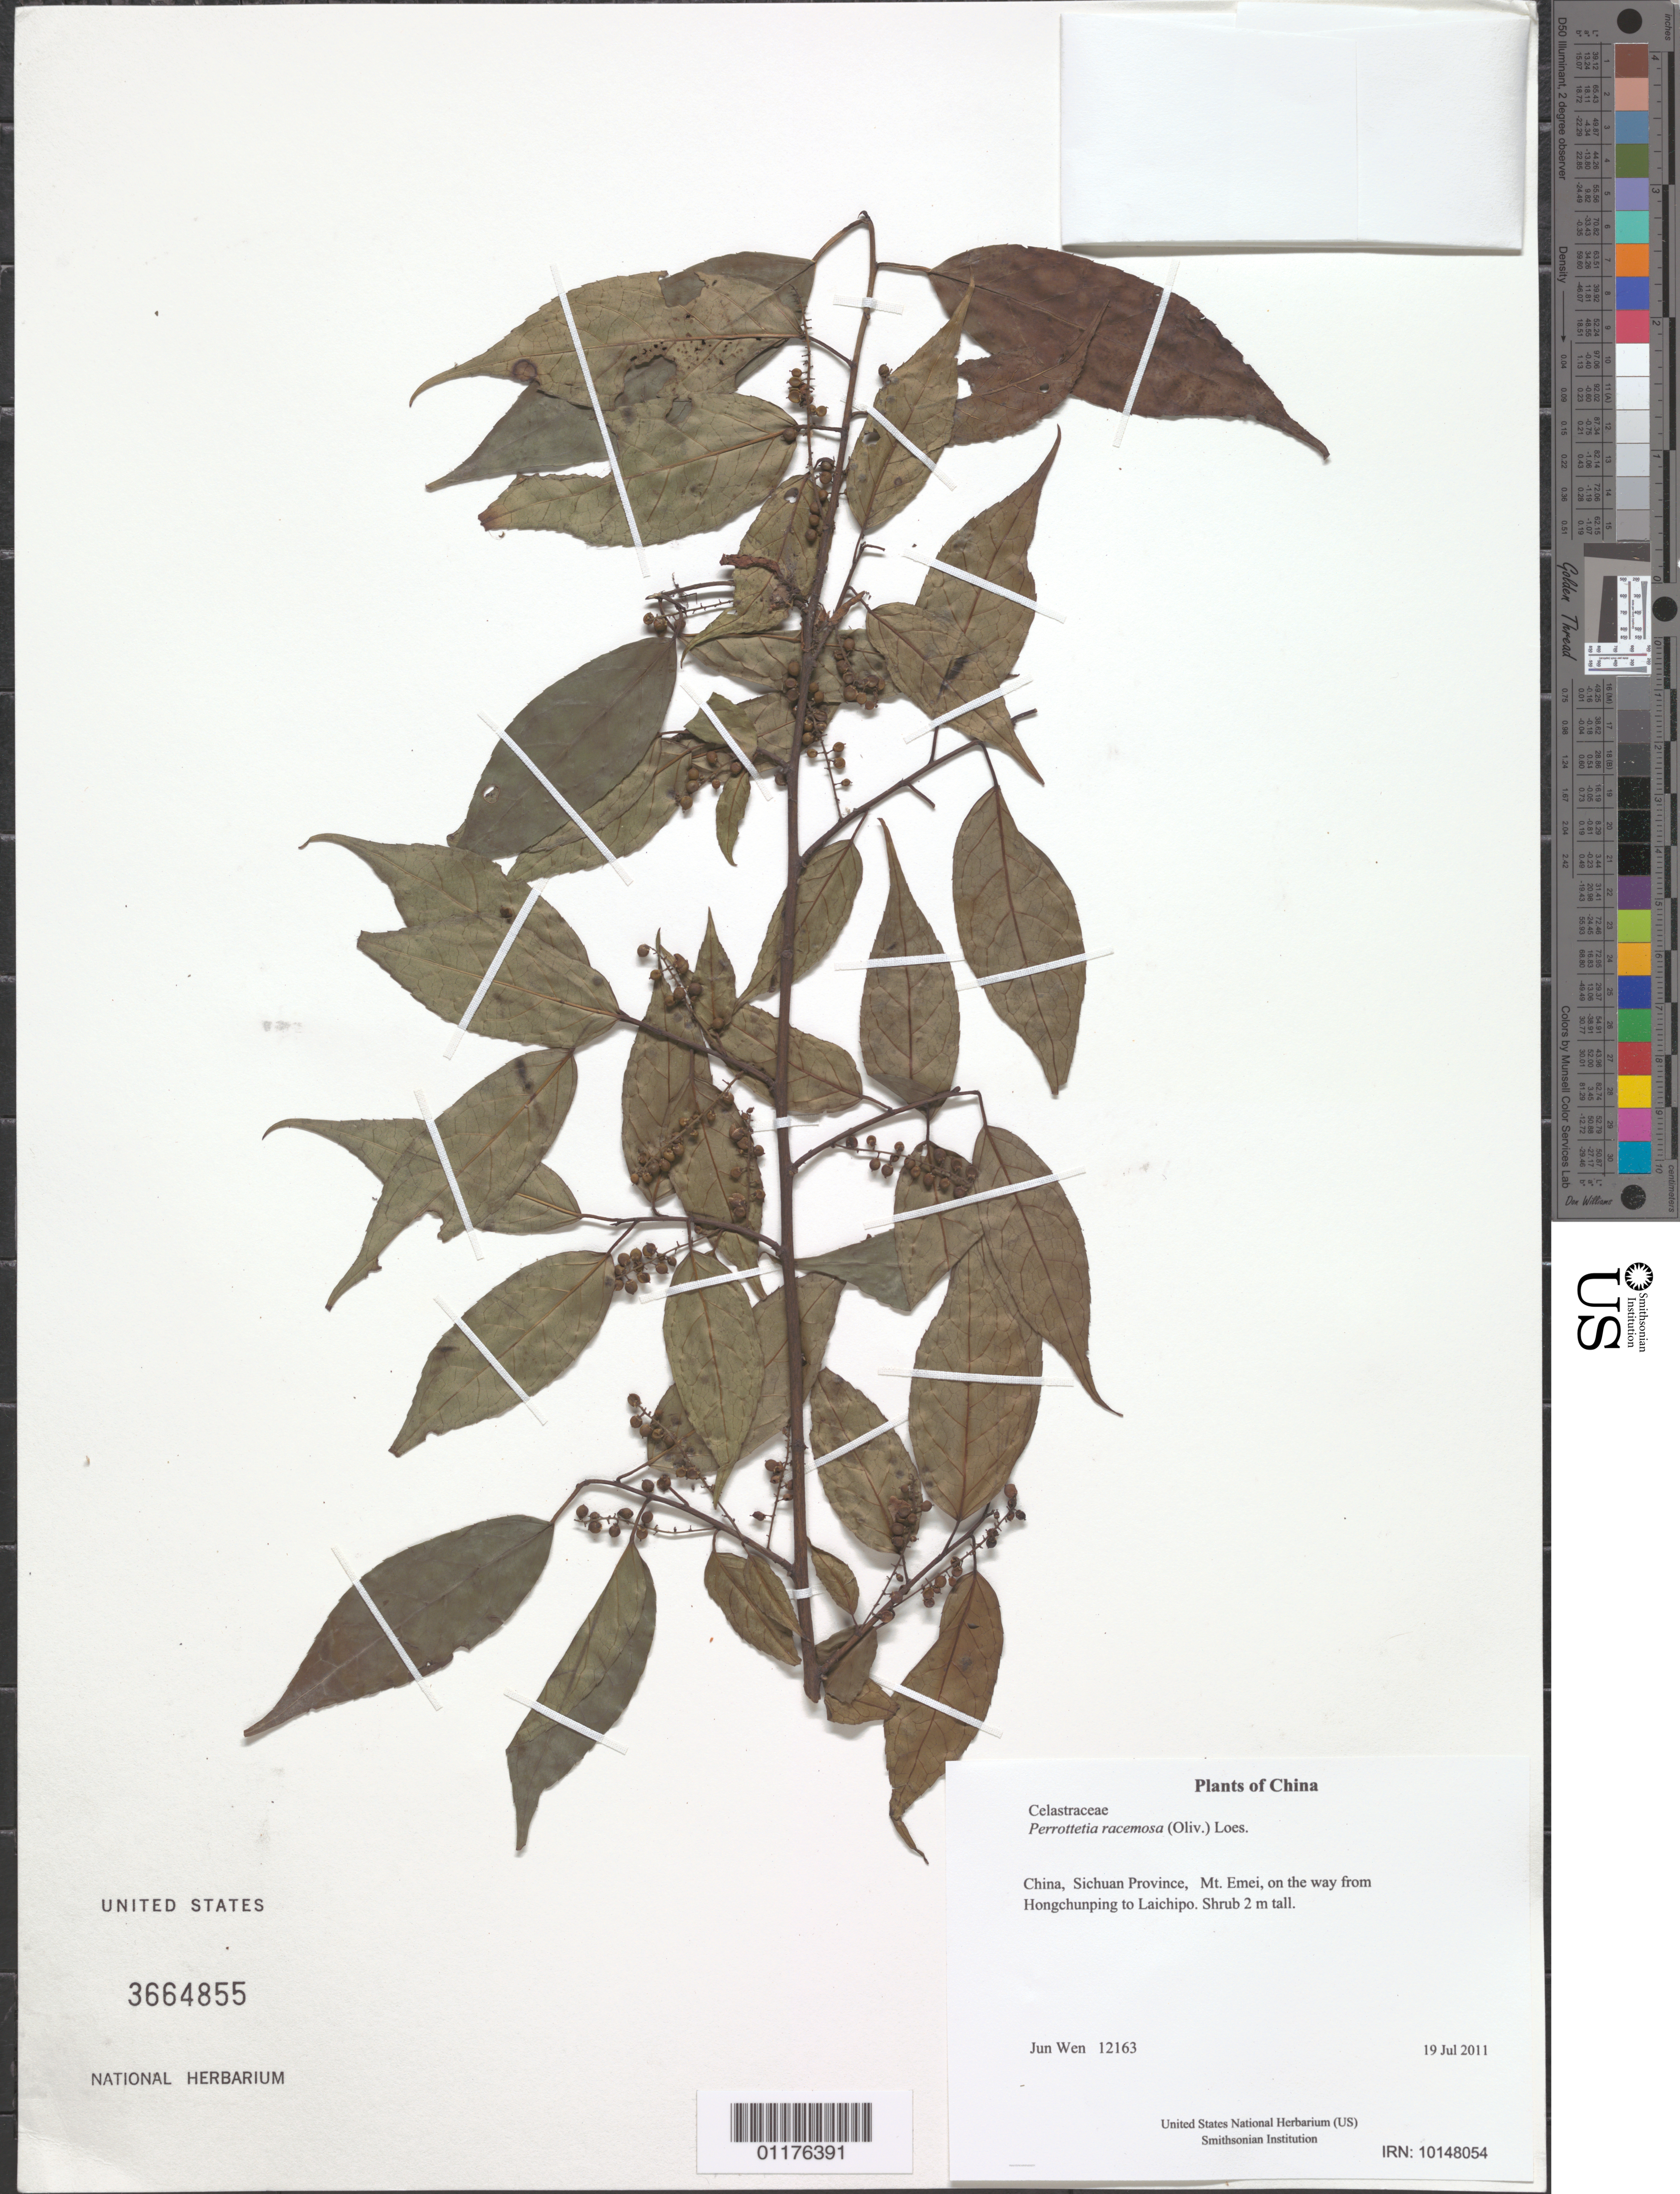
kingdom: Plantae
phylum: Tracheophyta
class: Magnoliopsida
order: Huerteales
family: Dipentodontaceae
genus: Perrottetia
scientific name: Perrottetia racemosa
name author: (Oliv.) Loes.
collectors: J. Wen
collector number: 12163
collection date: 2011-07-19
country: China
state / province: Sichuan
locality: Mt. Emei, on the way from Hongchunping to Laichipo.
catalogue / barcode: US 3664855